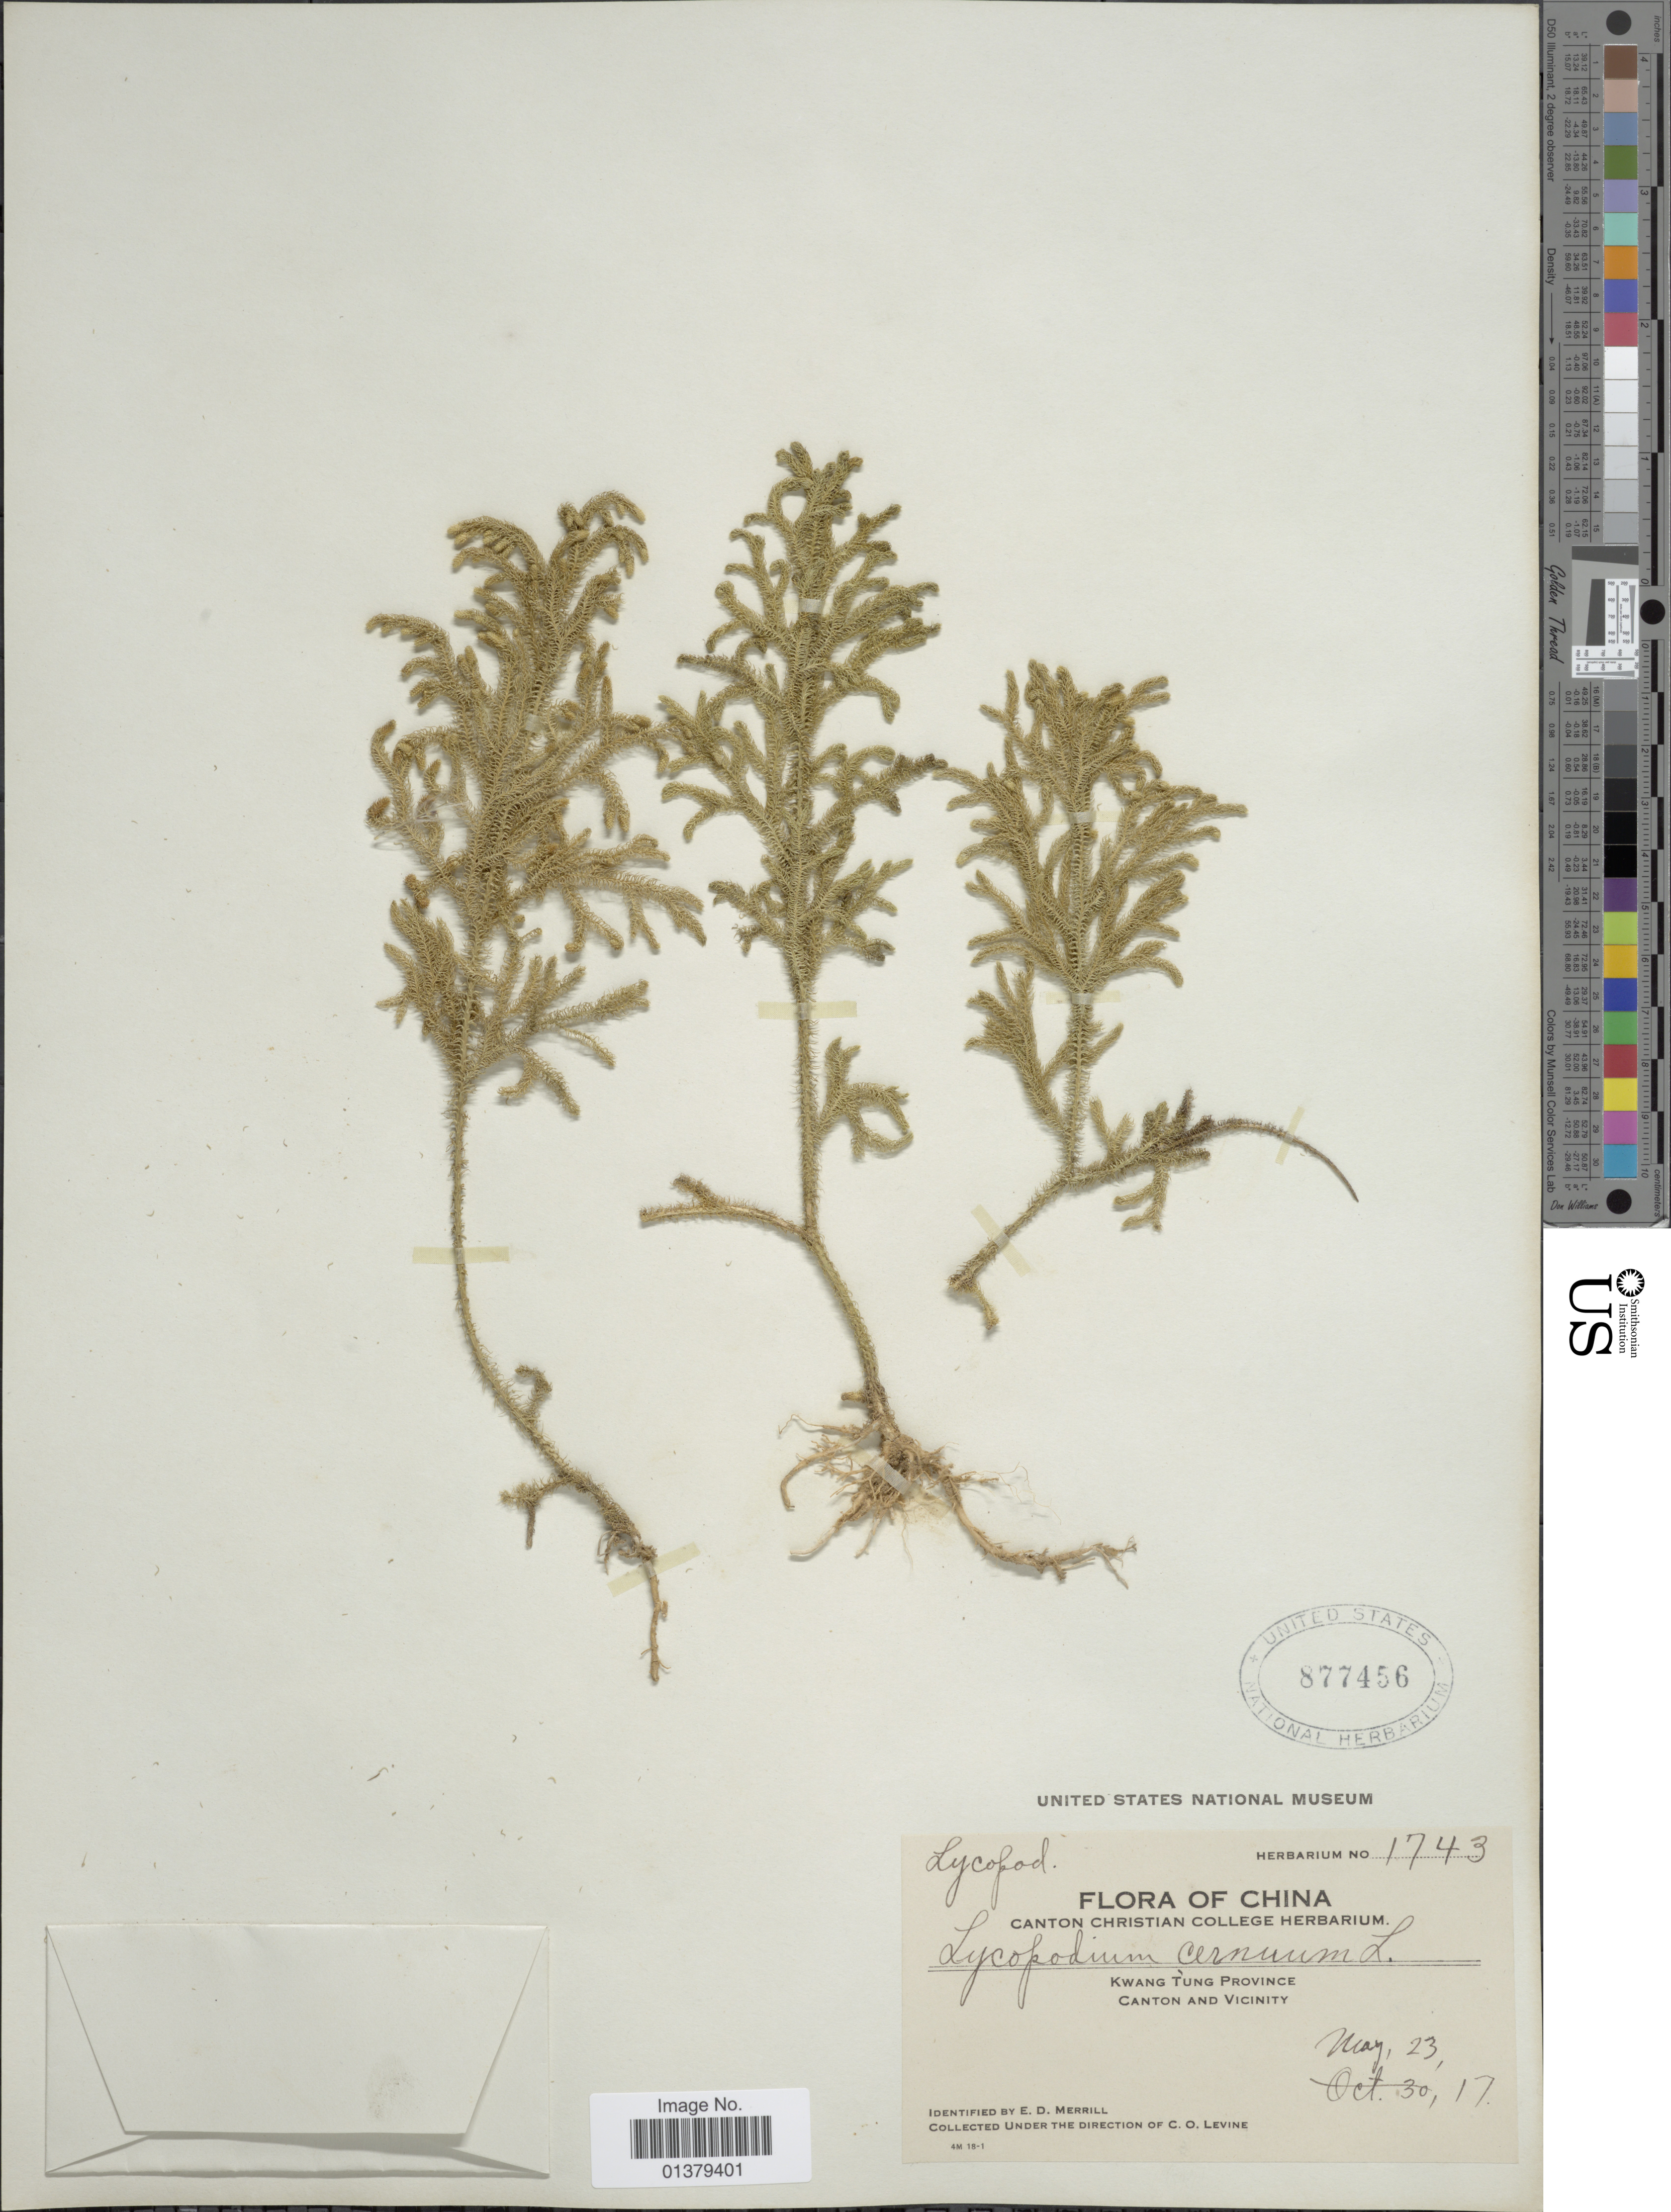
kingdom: Plantae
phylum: Tracheophyta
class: Lycopodiopsida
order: Lycopodiales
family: Lycopodiaceae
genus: Palhinhaea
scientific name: Palhinhaea cernua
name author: (L.) Vasc. & Franco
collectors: C. O. Levine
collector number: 1743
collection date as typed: Transcribed d/m/y: 23/5/17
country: China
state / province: Guangdong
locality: Kwang Tung province, Canton and Vicinity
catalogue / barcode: US 877456